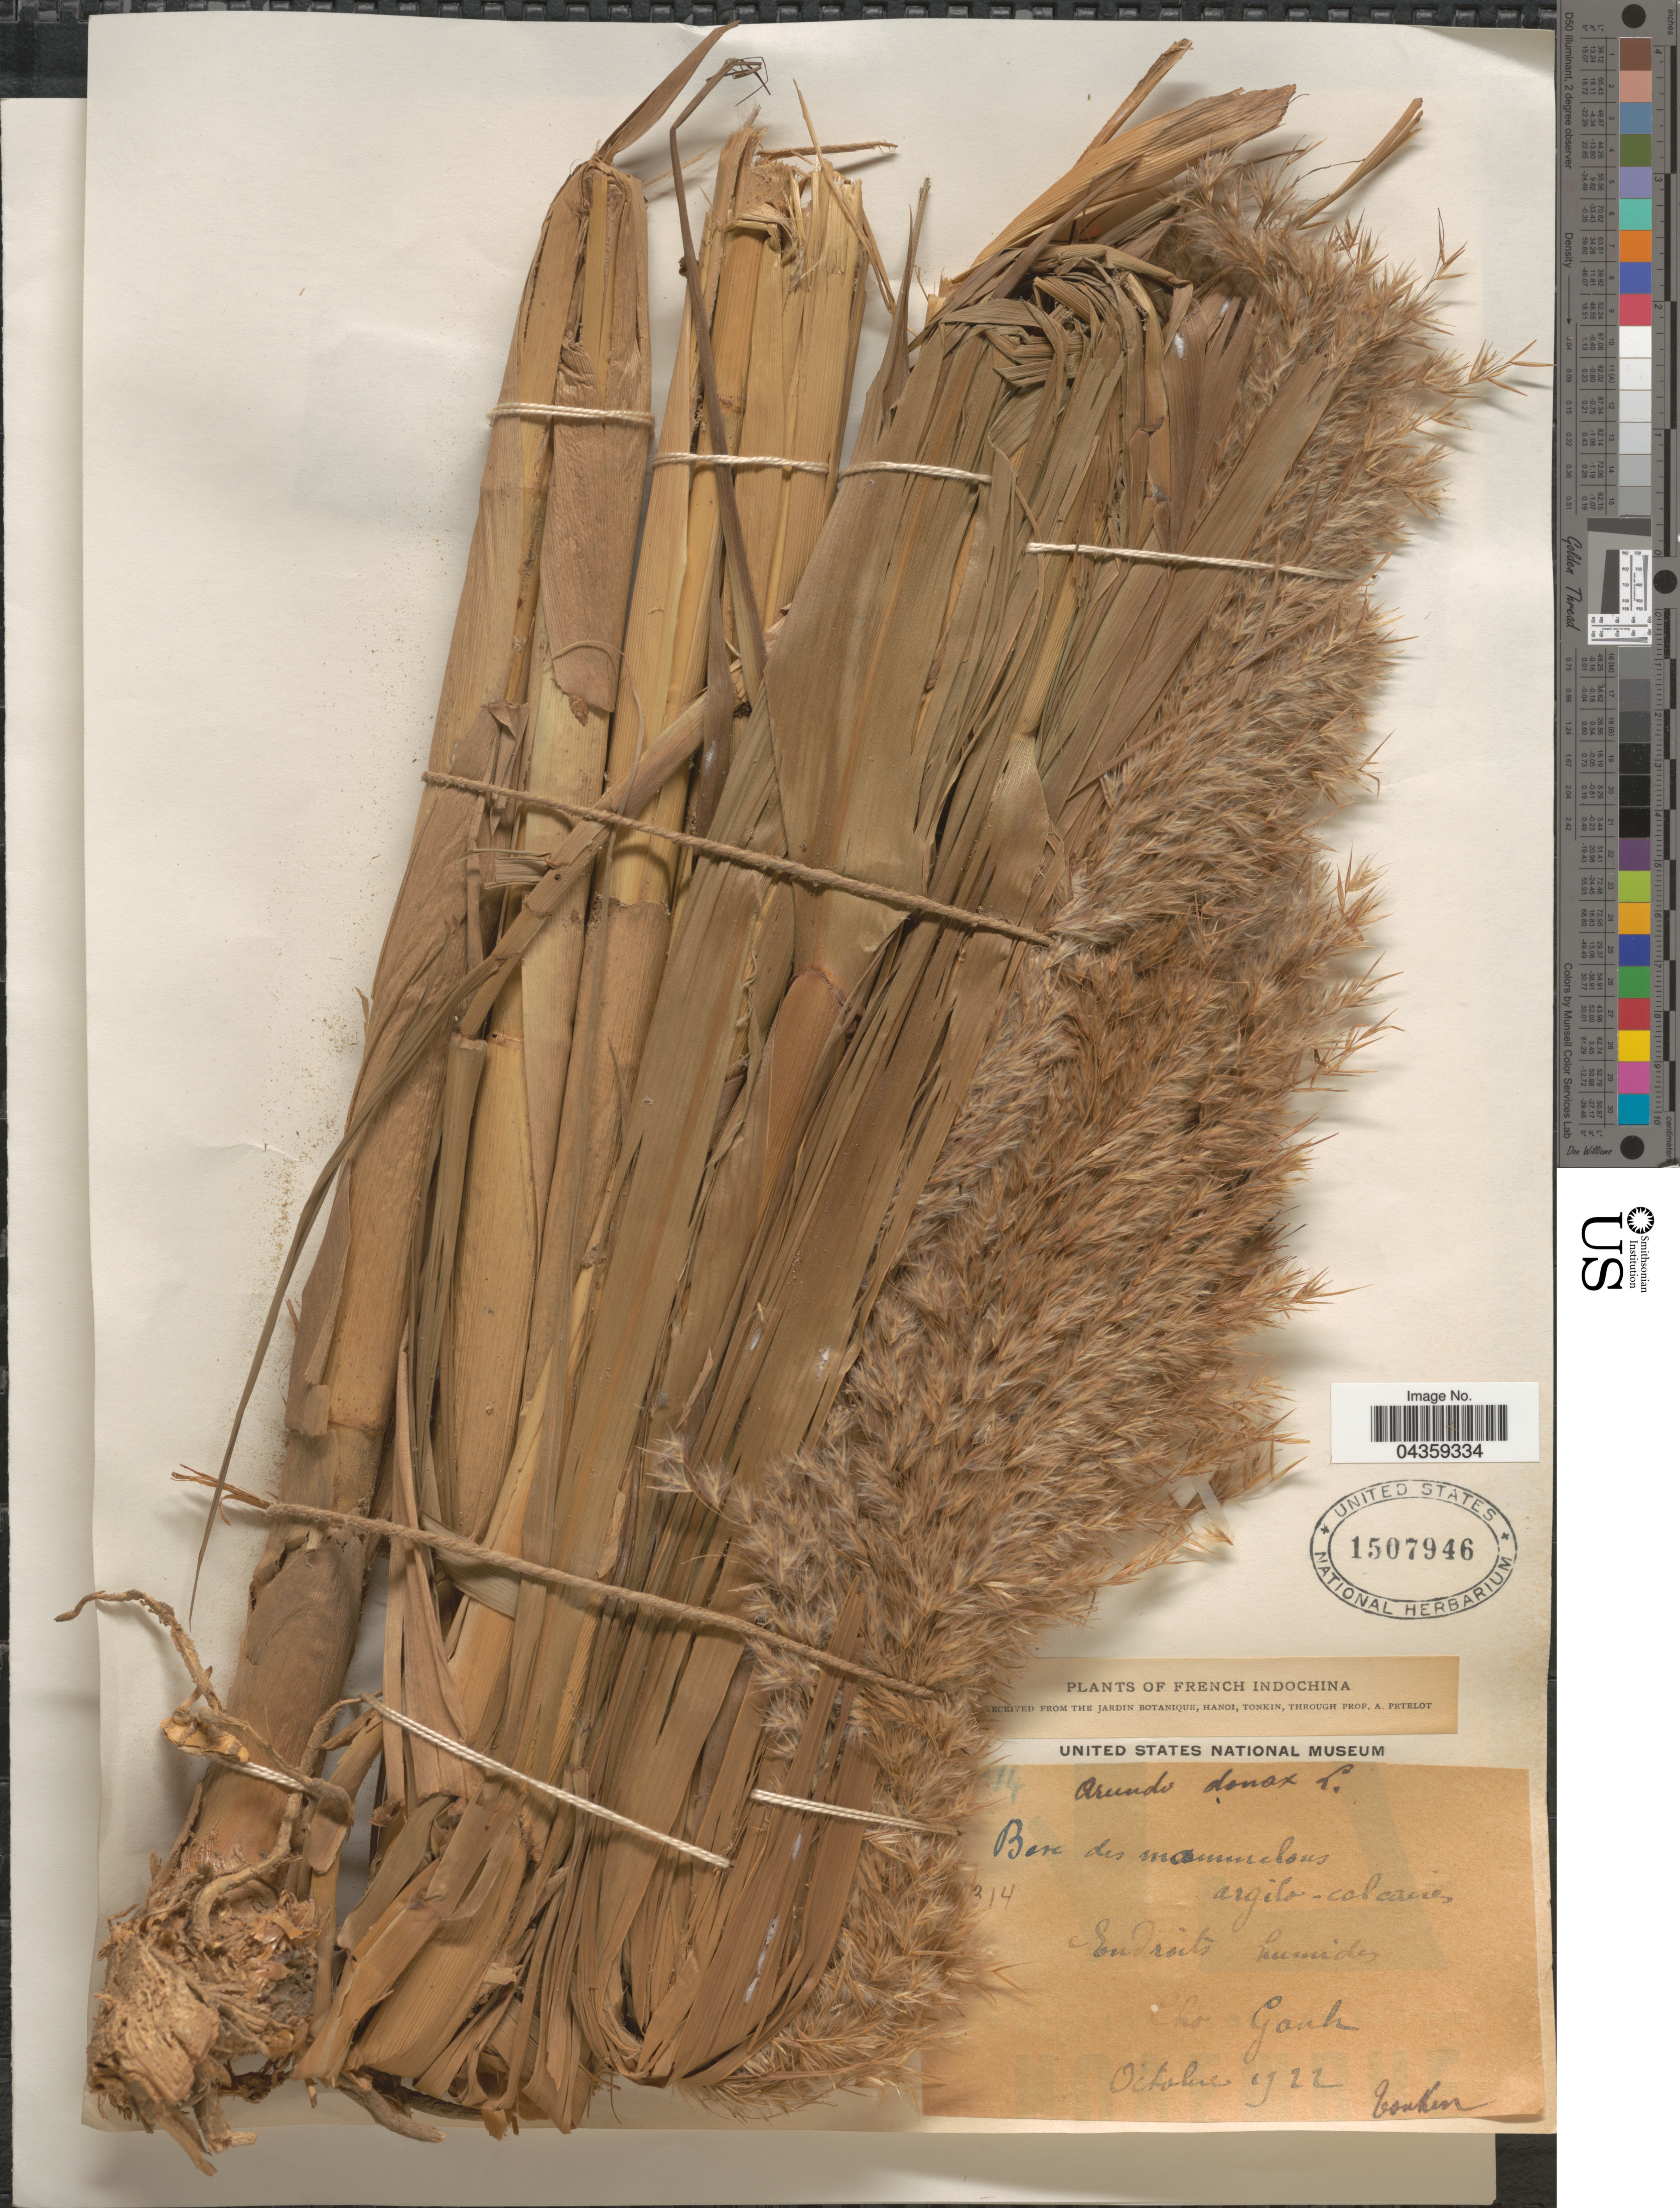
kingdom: Plantae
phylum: Tracheophyta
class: Liliopsida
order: Poales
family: Poaceae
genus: Arundo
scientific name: Arundo donax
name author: L.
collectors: A. Petelot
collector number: !314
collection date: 1922-10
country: Vietnam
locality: Endroits humides. Cho Ganh. Tonkin.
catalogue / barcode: US 1507946